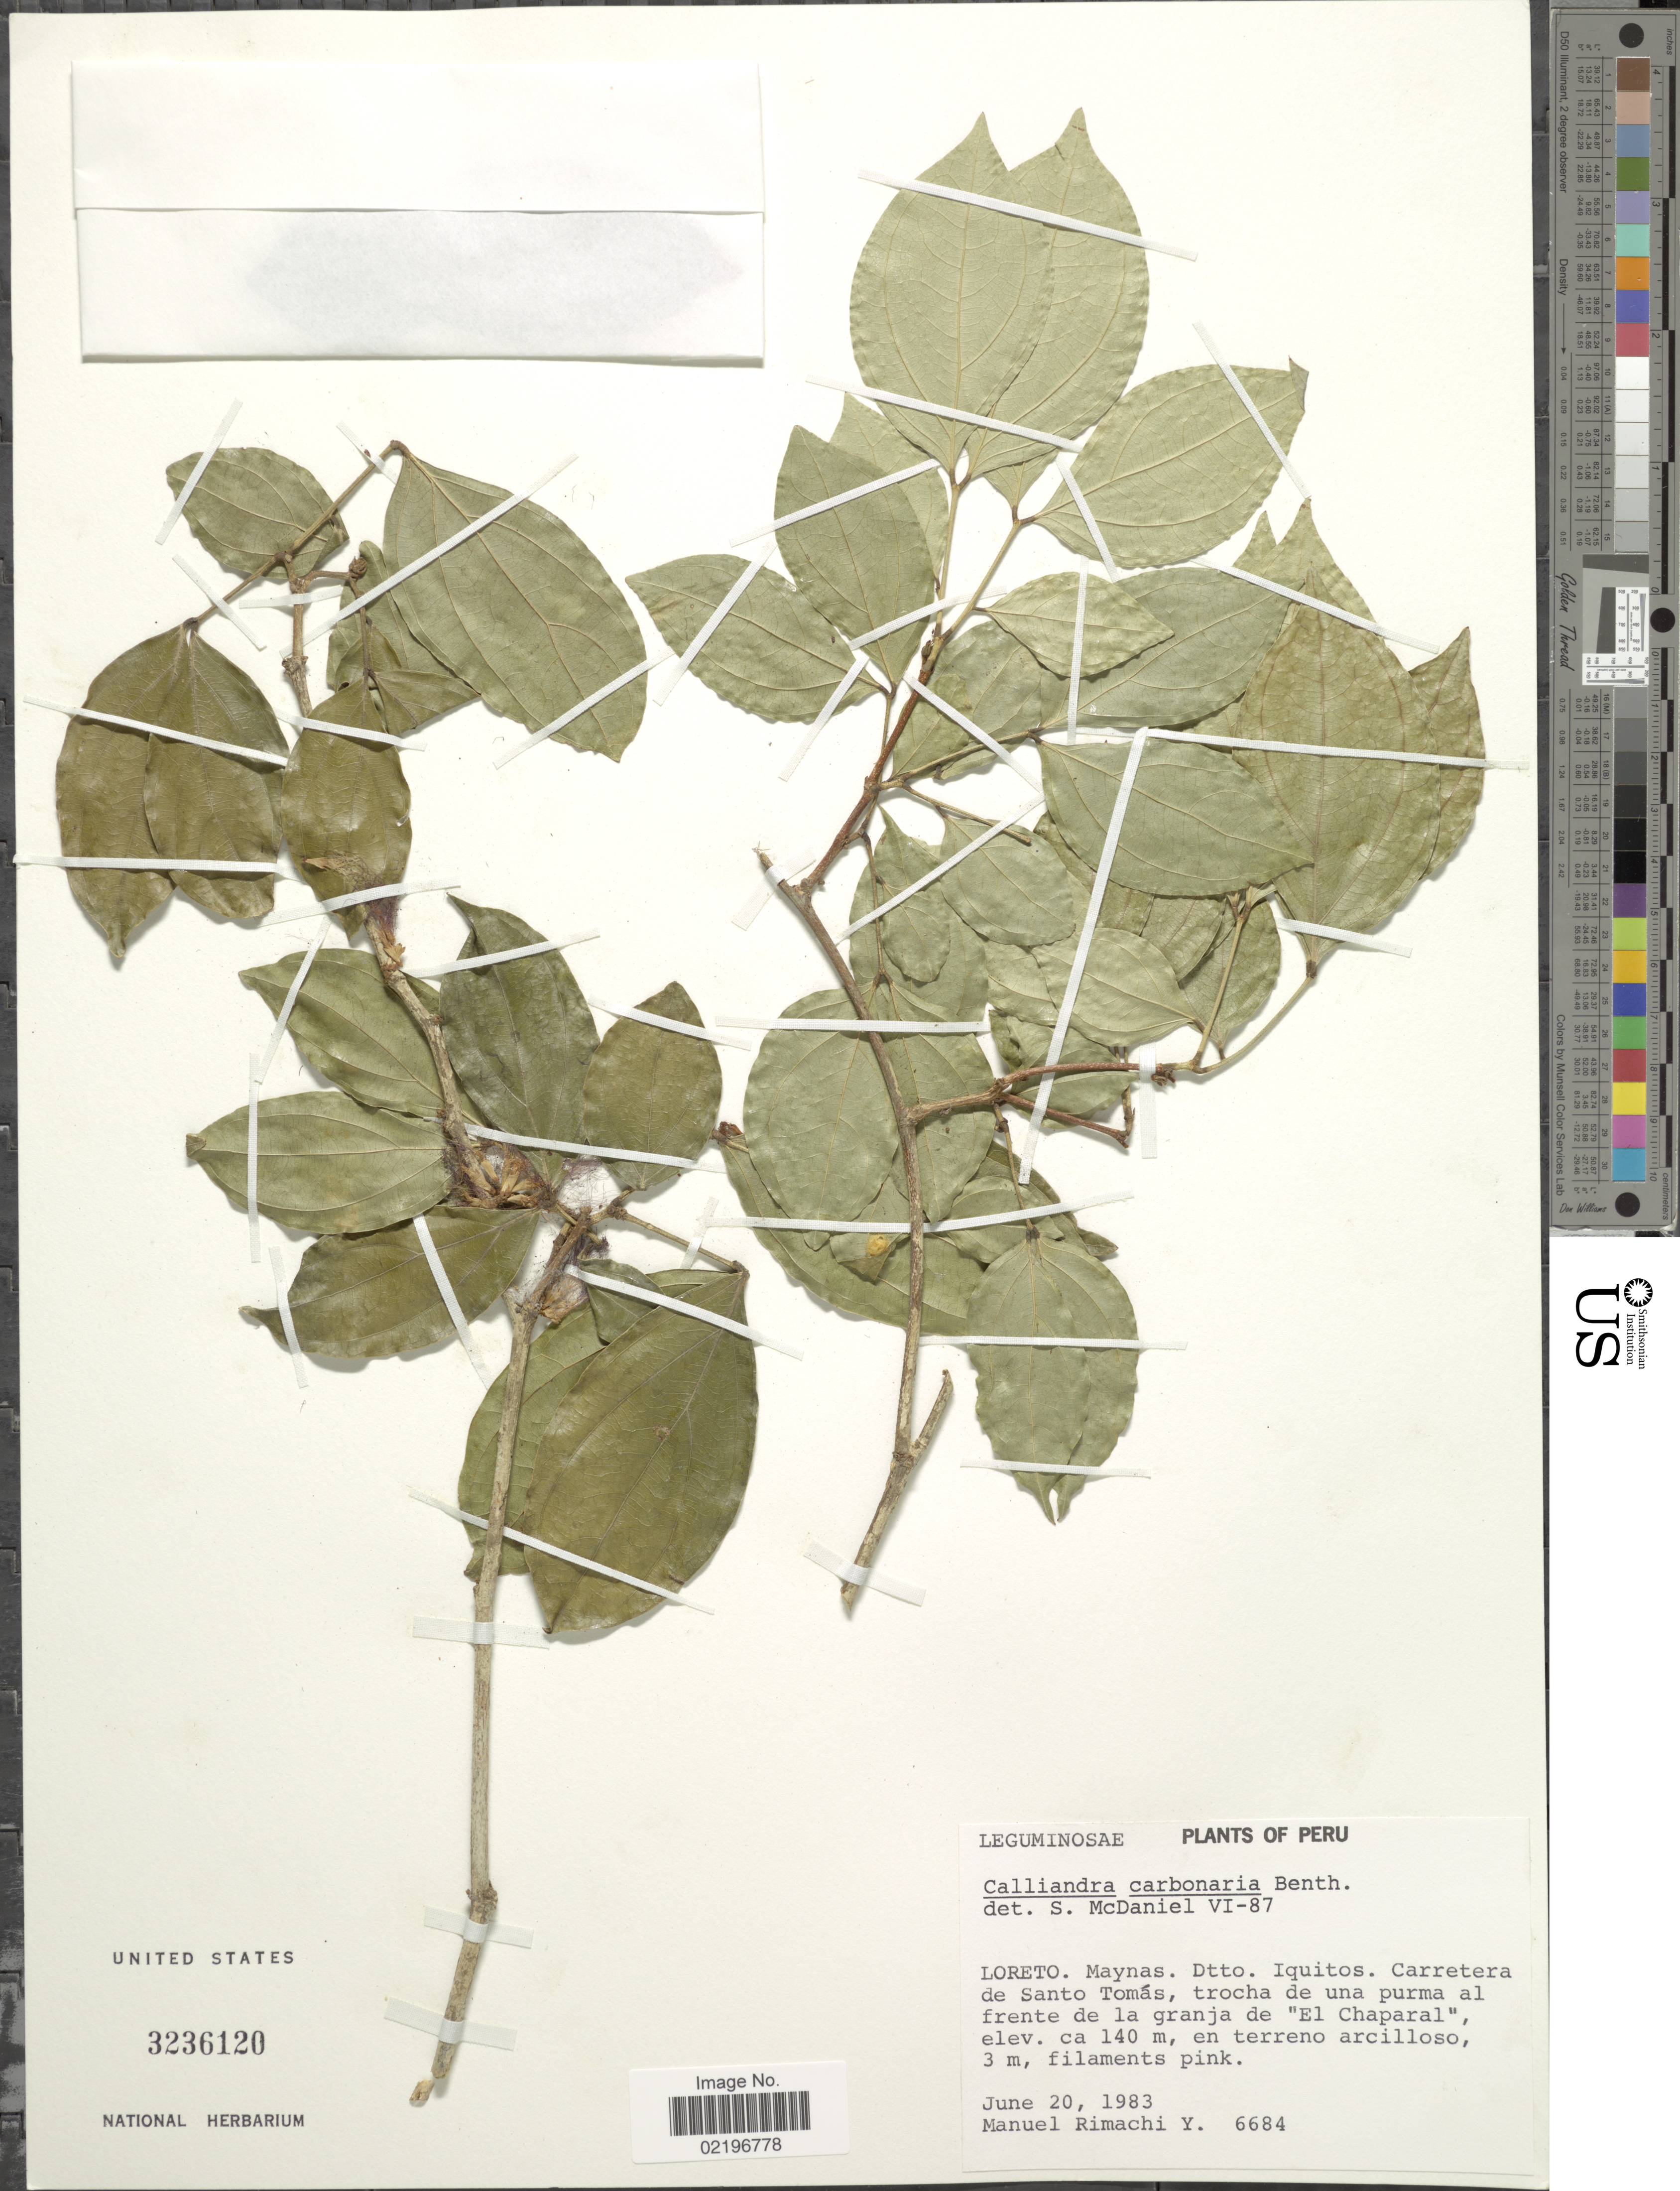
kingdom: Plantae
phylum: Tracheophyta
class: Magnoliopsida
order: Fabales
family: Fabaceae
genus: Calliandra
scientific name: Calliandra trinervia var. paniculans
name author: Barneby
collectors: M. Rimachi Y.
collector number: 6684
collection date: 1983-06-20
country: Peru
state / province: Loreto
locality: Maynas. Dtto. Iquitos. Carretera de Santa Tomas, trocha de una purma al frente de la granja de "El Chaparal"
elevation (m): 140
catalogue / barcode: US 3236120